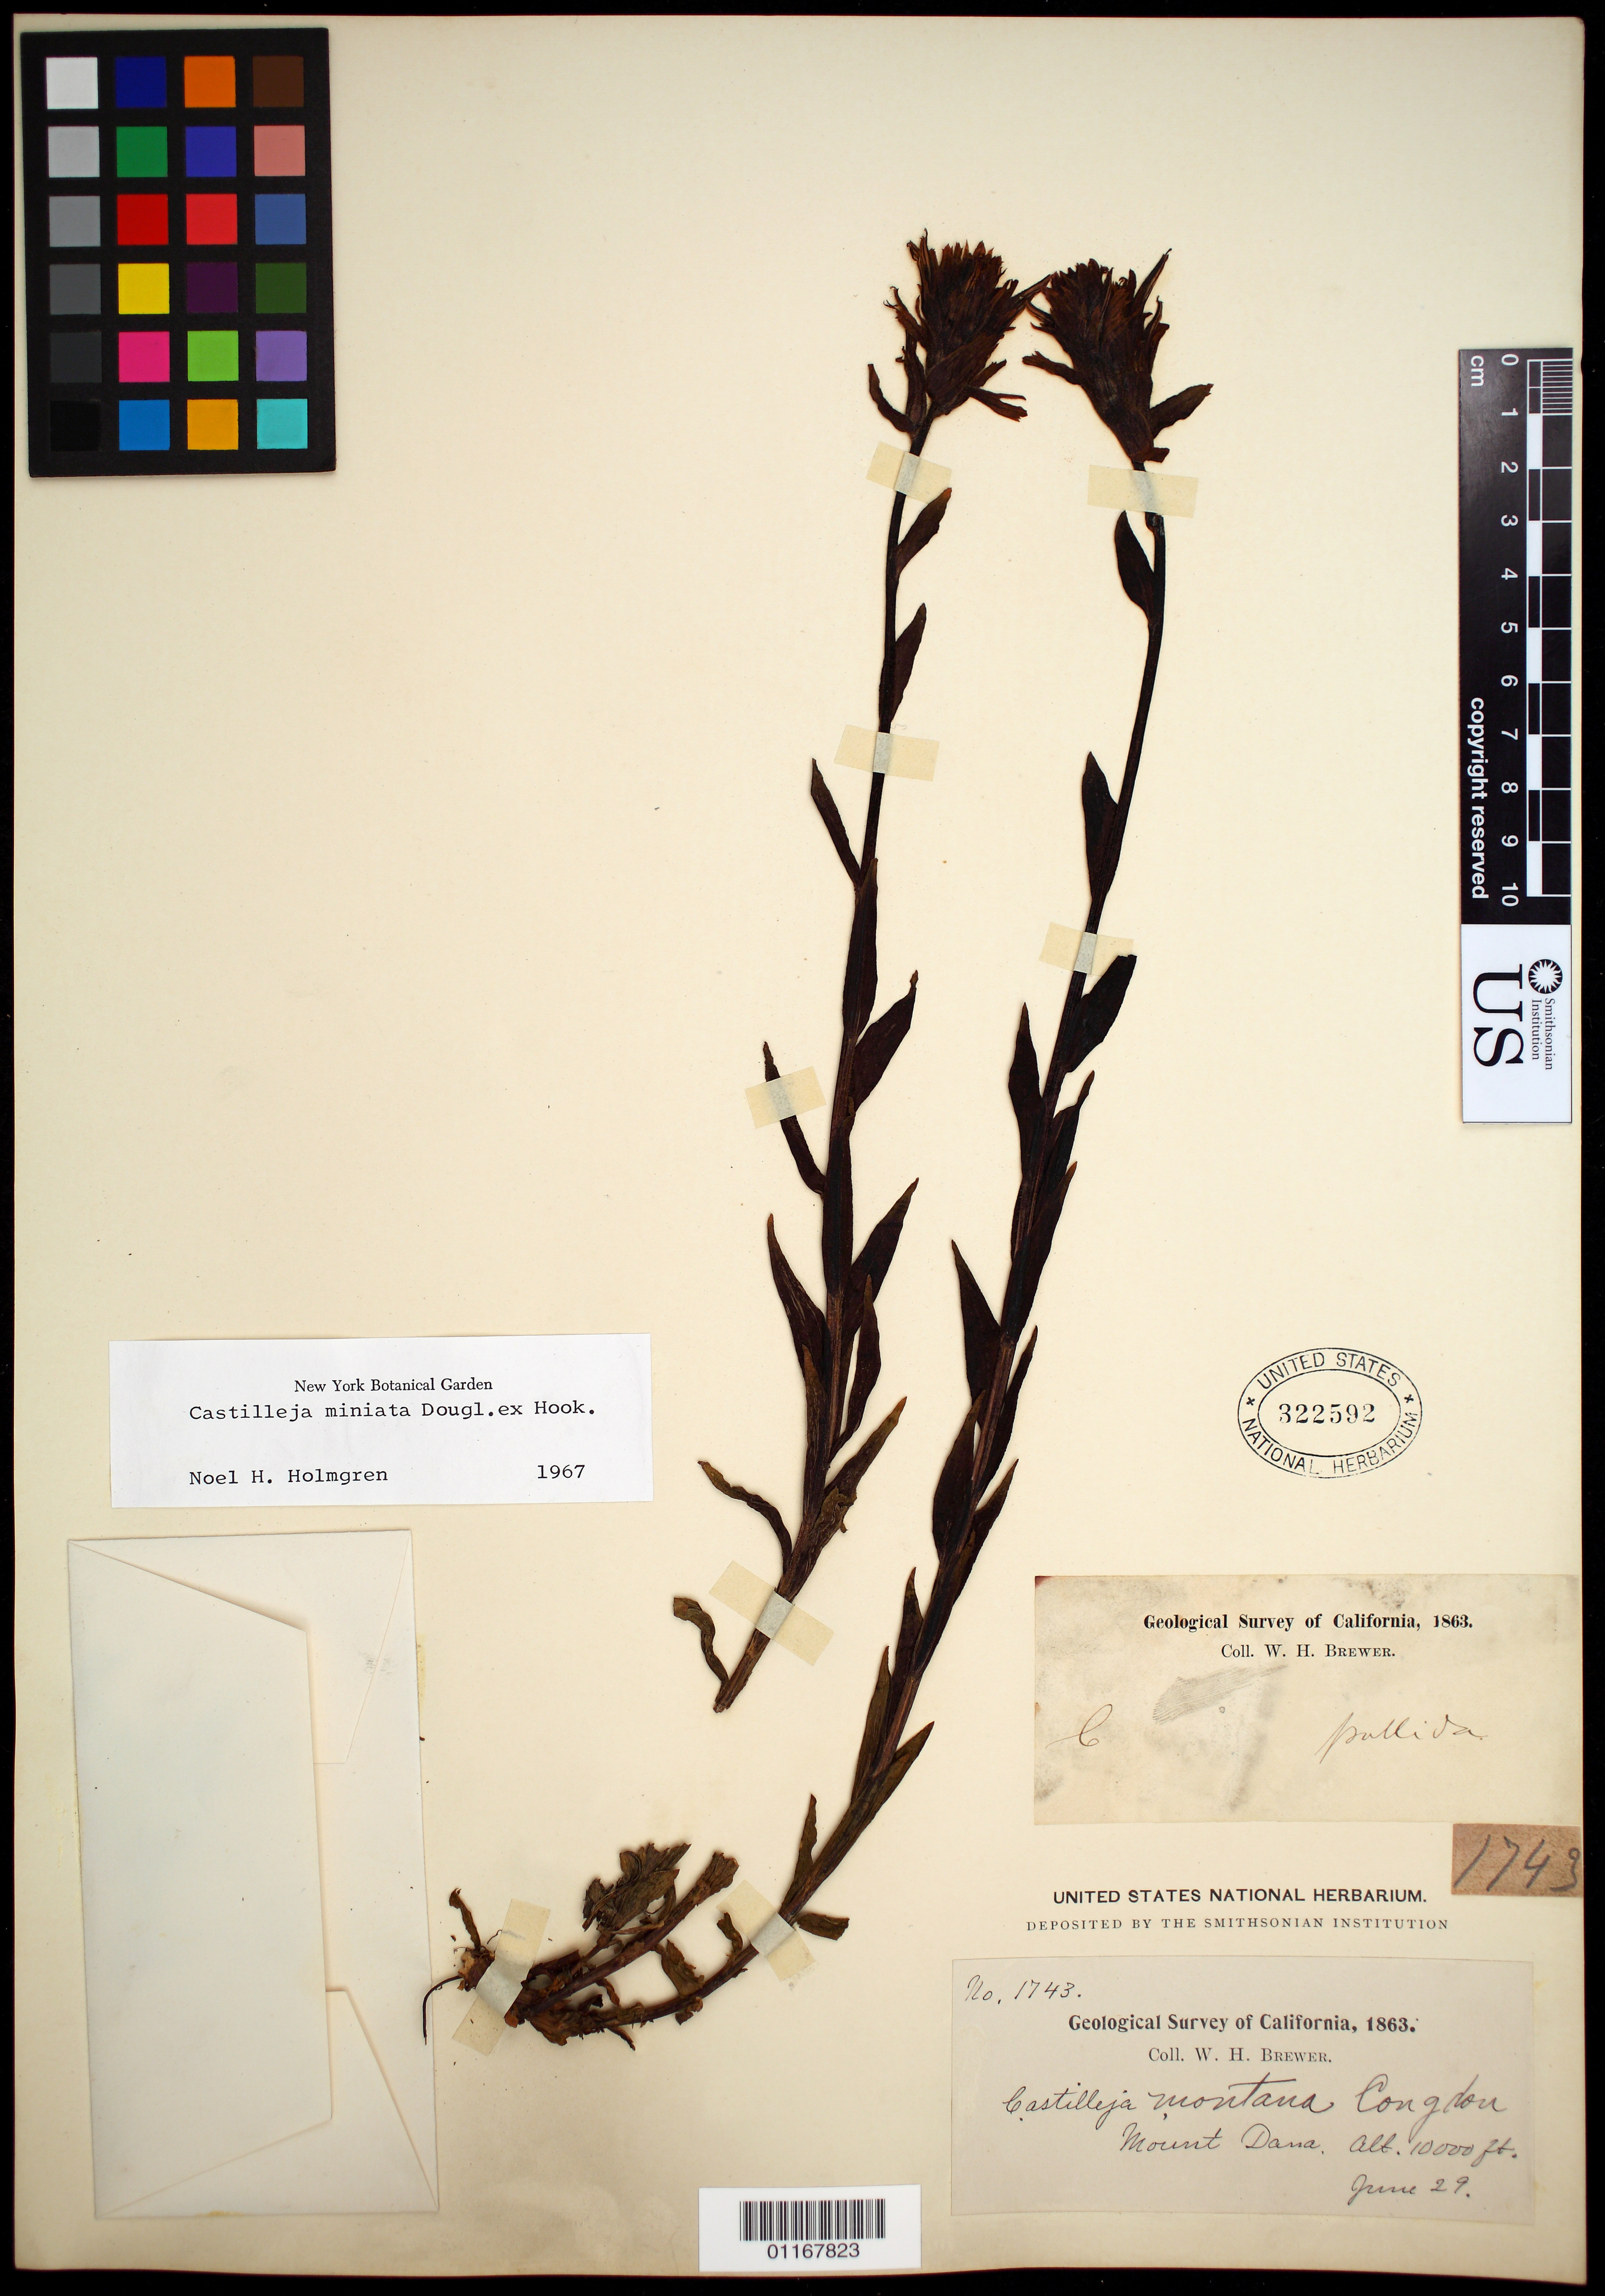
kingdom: Plantae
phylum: Tracheophyta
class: Magnoliopsida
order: Lamiales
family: Orobanchaceae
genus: Castilleja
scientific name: Castilleja miniata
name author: Douglas ex Hook.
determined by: Holmgren, N. H., (NY), New York Botanical Garden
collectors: W. H. Brewer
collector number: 1743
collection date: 1863-06-29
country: United States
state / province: California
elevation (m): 3048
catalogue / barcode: US 322592